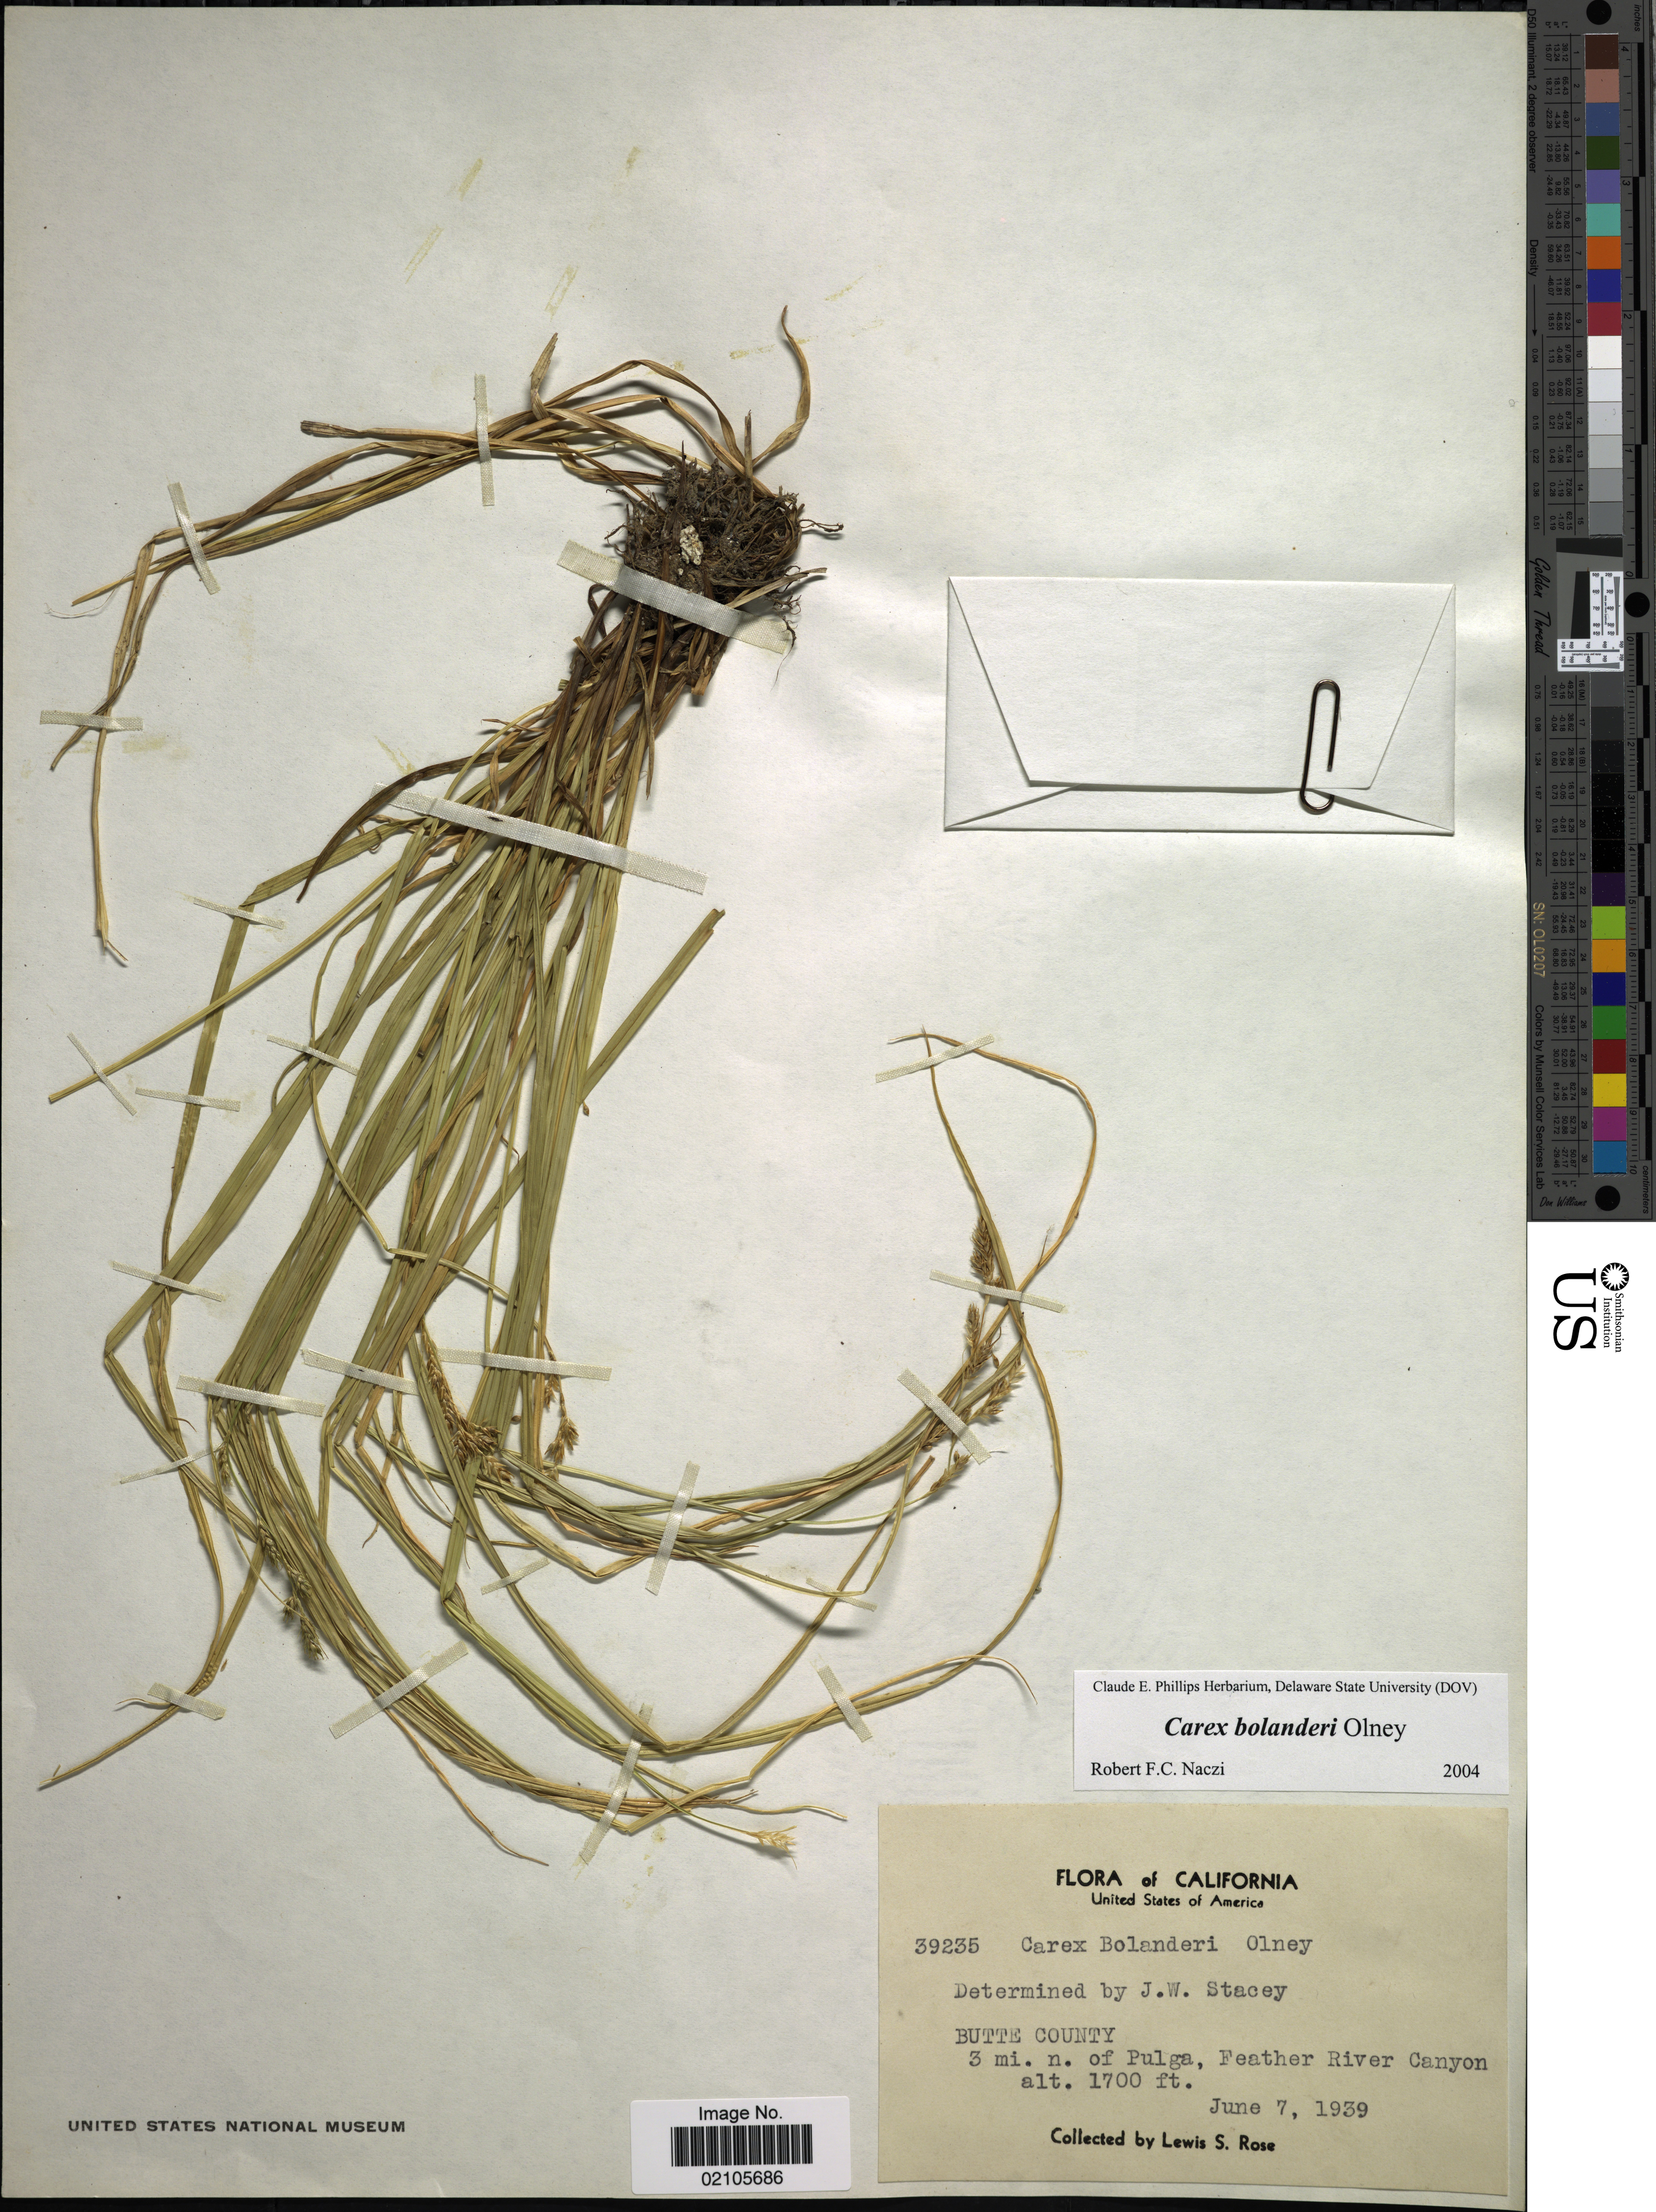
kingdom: Plantae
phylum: Tracheophyta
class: Liliopsida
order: Poales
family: Cyperaceae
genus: Carex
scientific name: Carex bolanderi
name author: Olney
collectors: L. S. Rose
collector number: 39235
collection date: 1939-06-07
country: United States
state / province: California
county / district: Butte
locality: Butte County, 3 mi. n. of Pulga, Feather River Canyon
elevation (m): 518